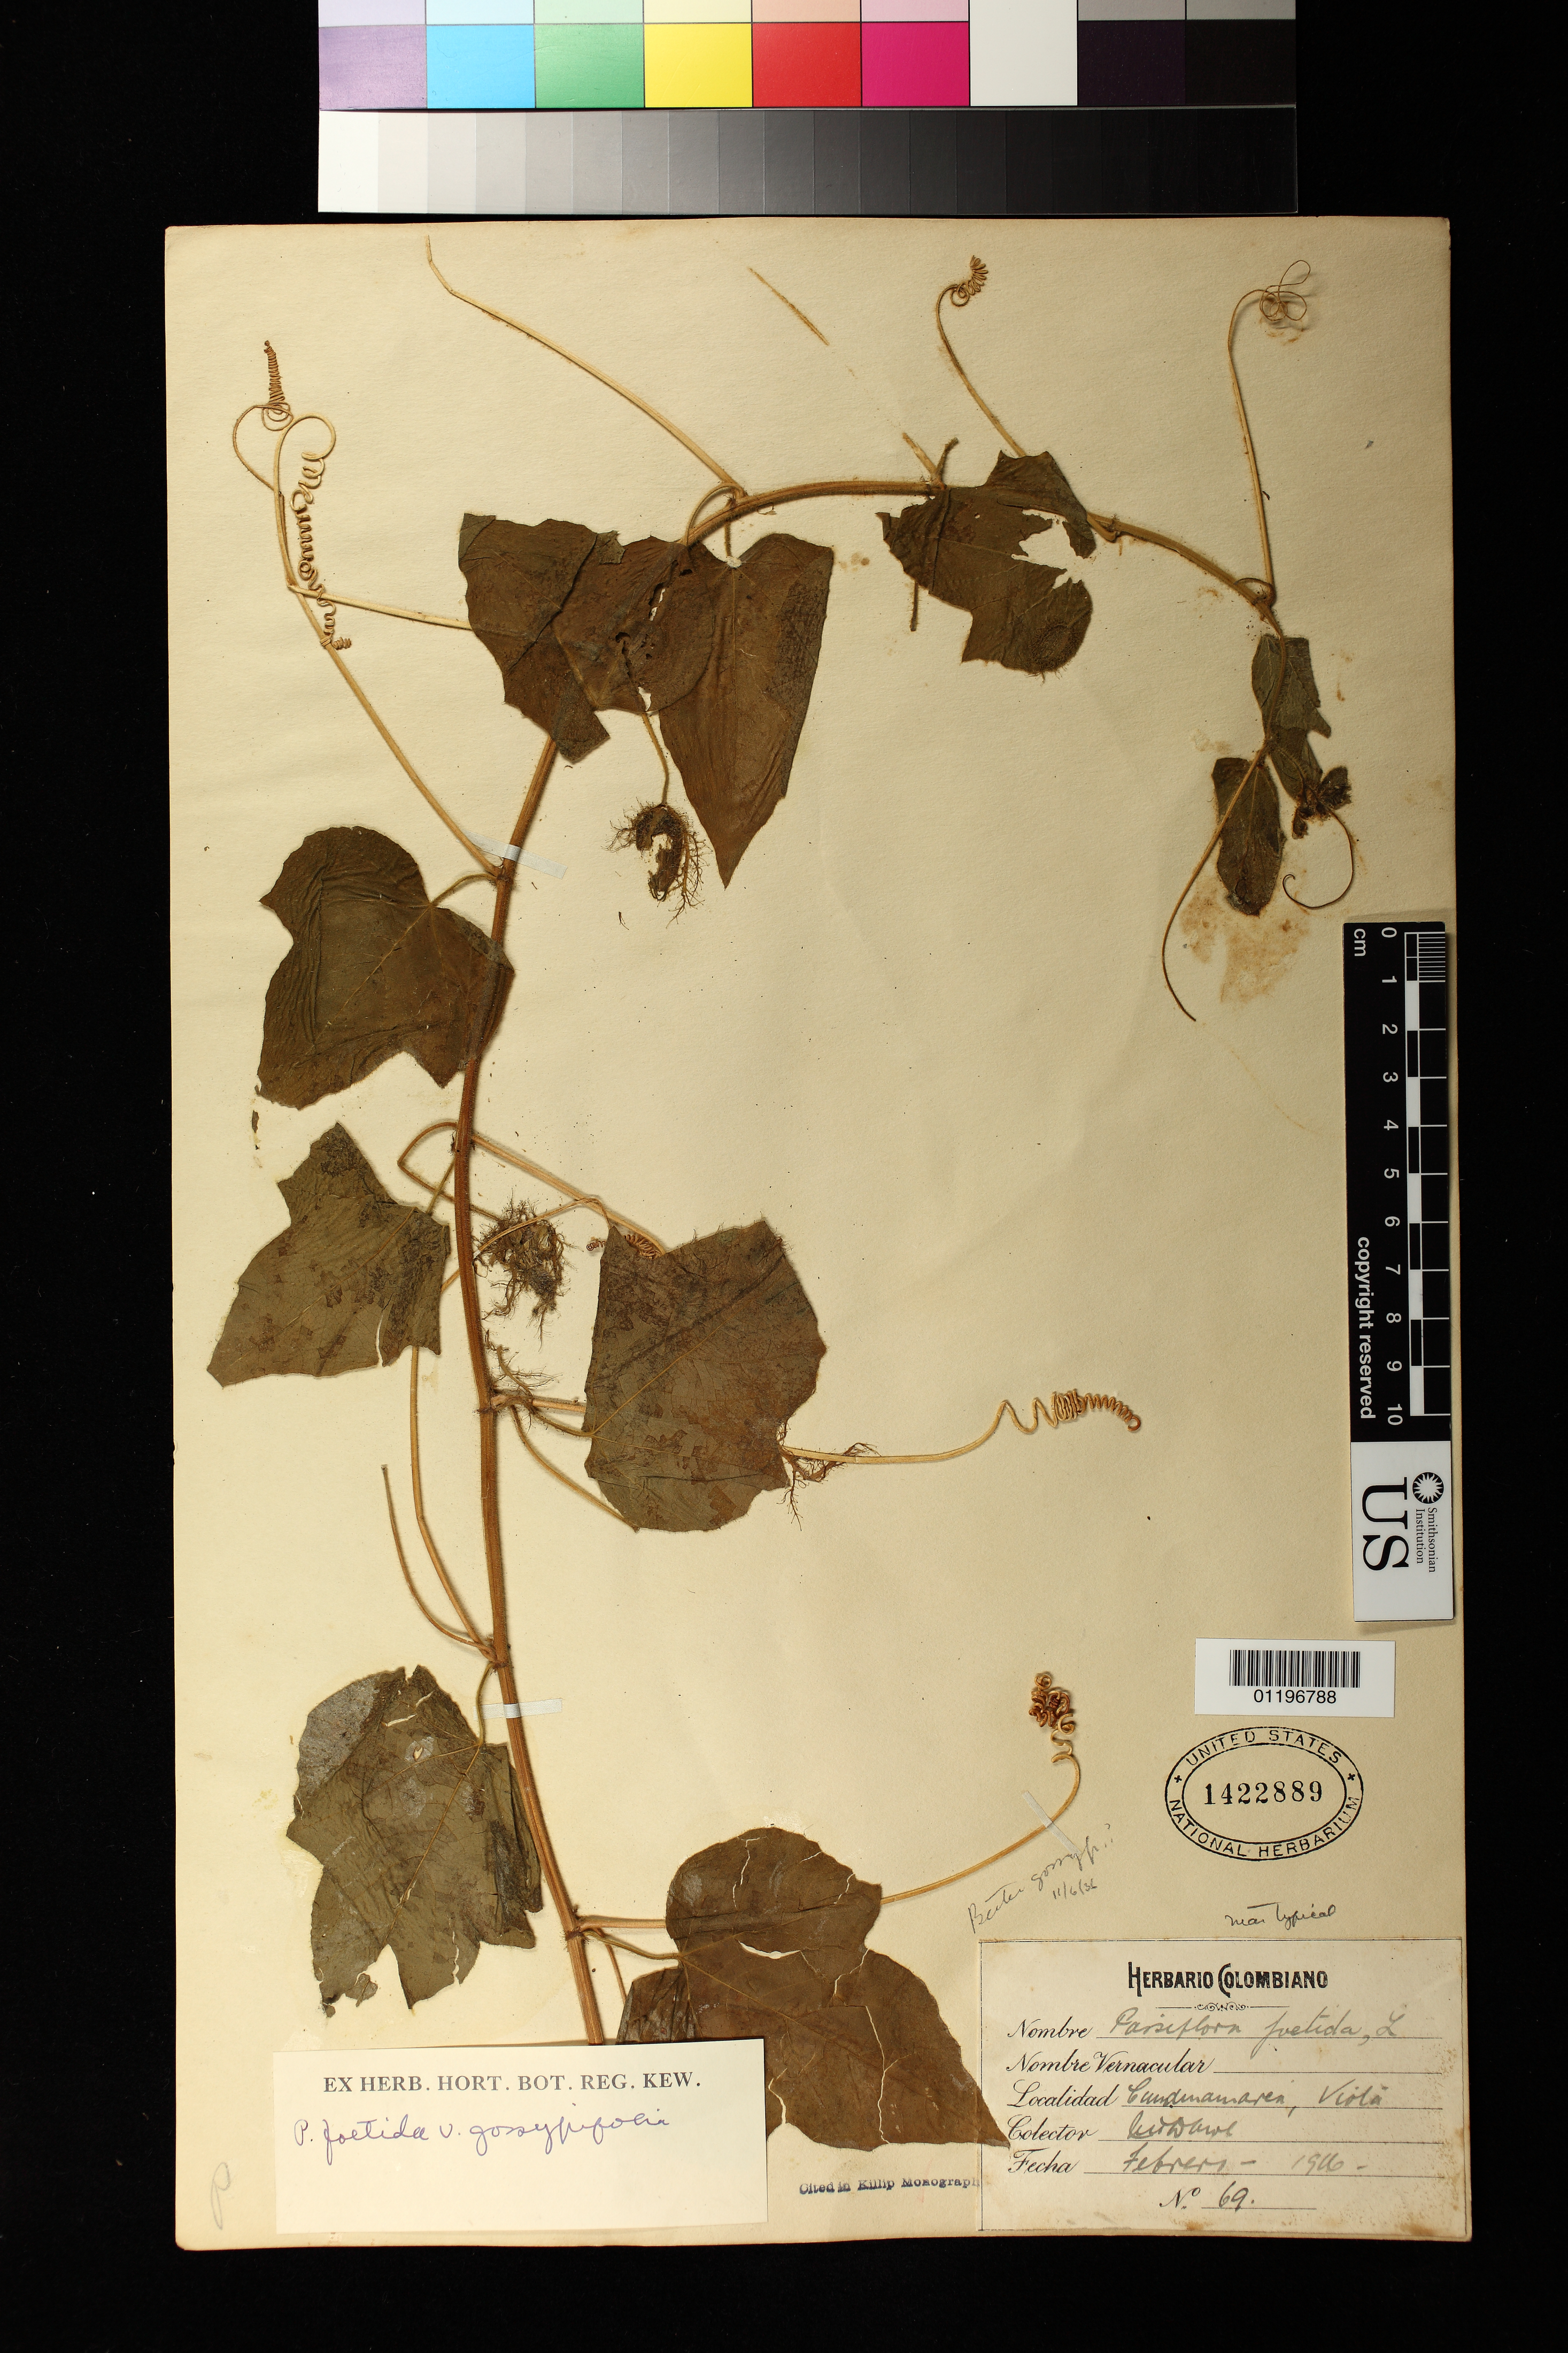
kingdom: Plantae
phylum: Tracheophyta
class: Magnoliopsida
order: Malpighiales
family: Passifloraceae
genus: Passiflora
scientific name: Passiflora foetida var. gossypiifolia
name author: (Desv.) Mast.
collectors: M. T. Dawe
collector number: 69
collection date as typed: Feb 1916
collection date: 1916-02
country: Colombia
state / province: Cundinamarca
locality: Cundinamarca, Viola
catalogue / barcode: US 1422889